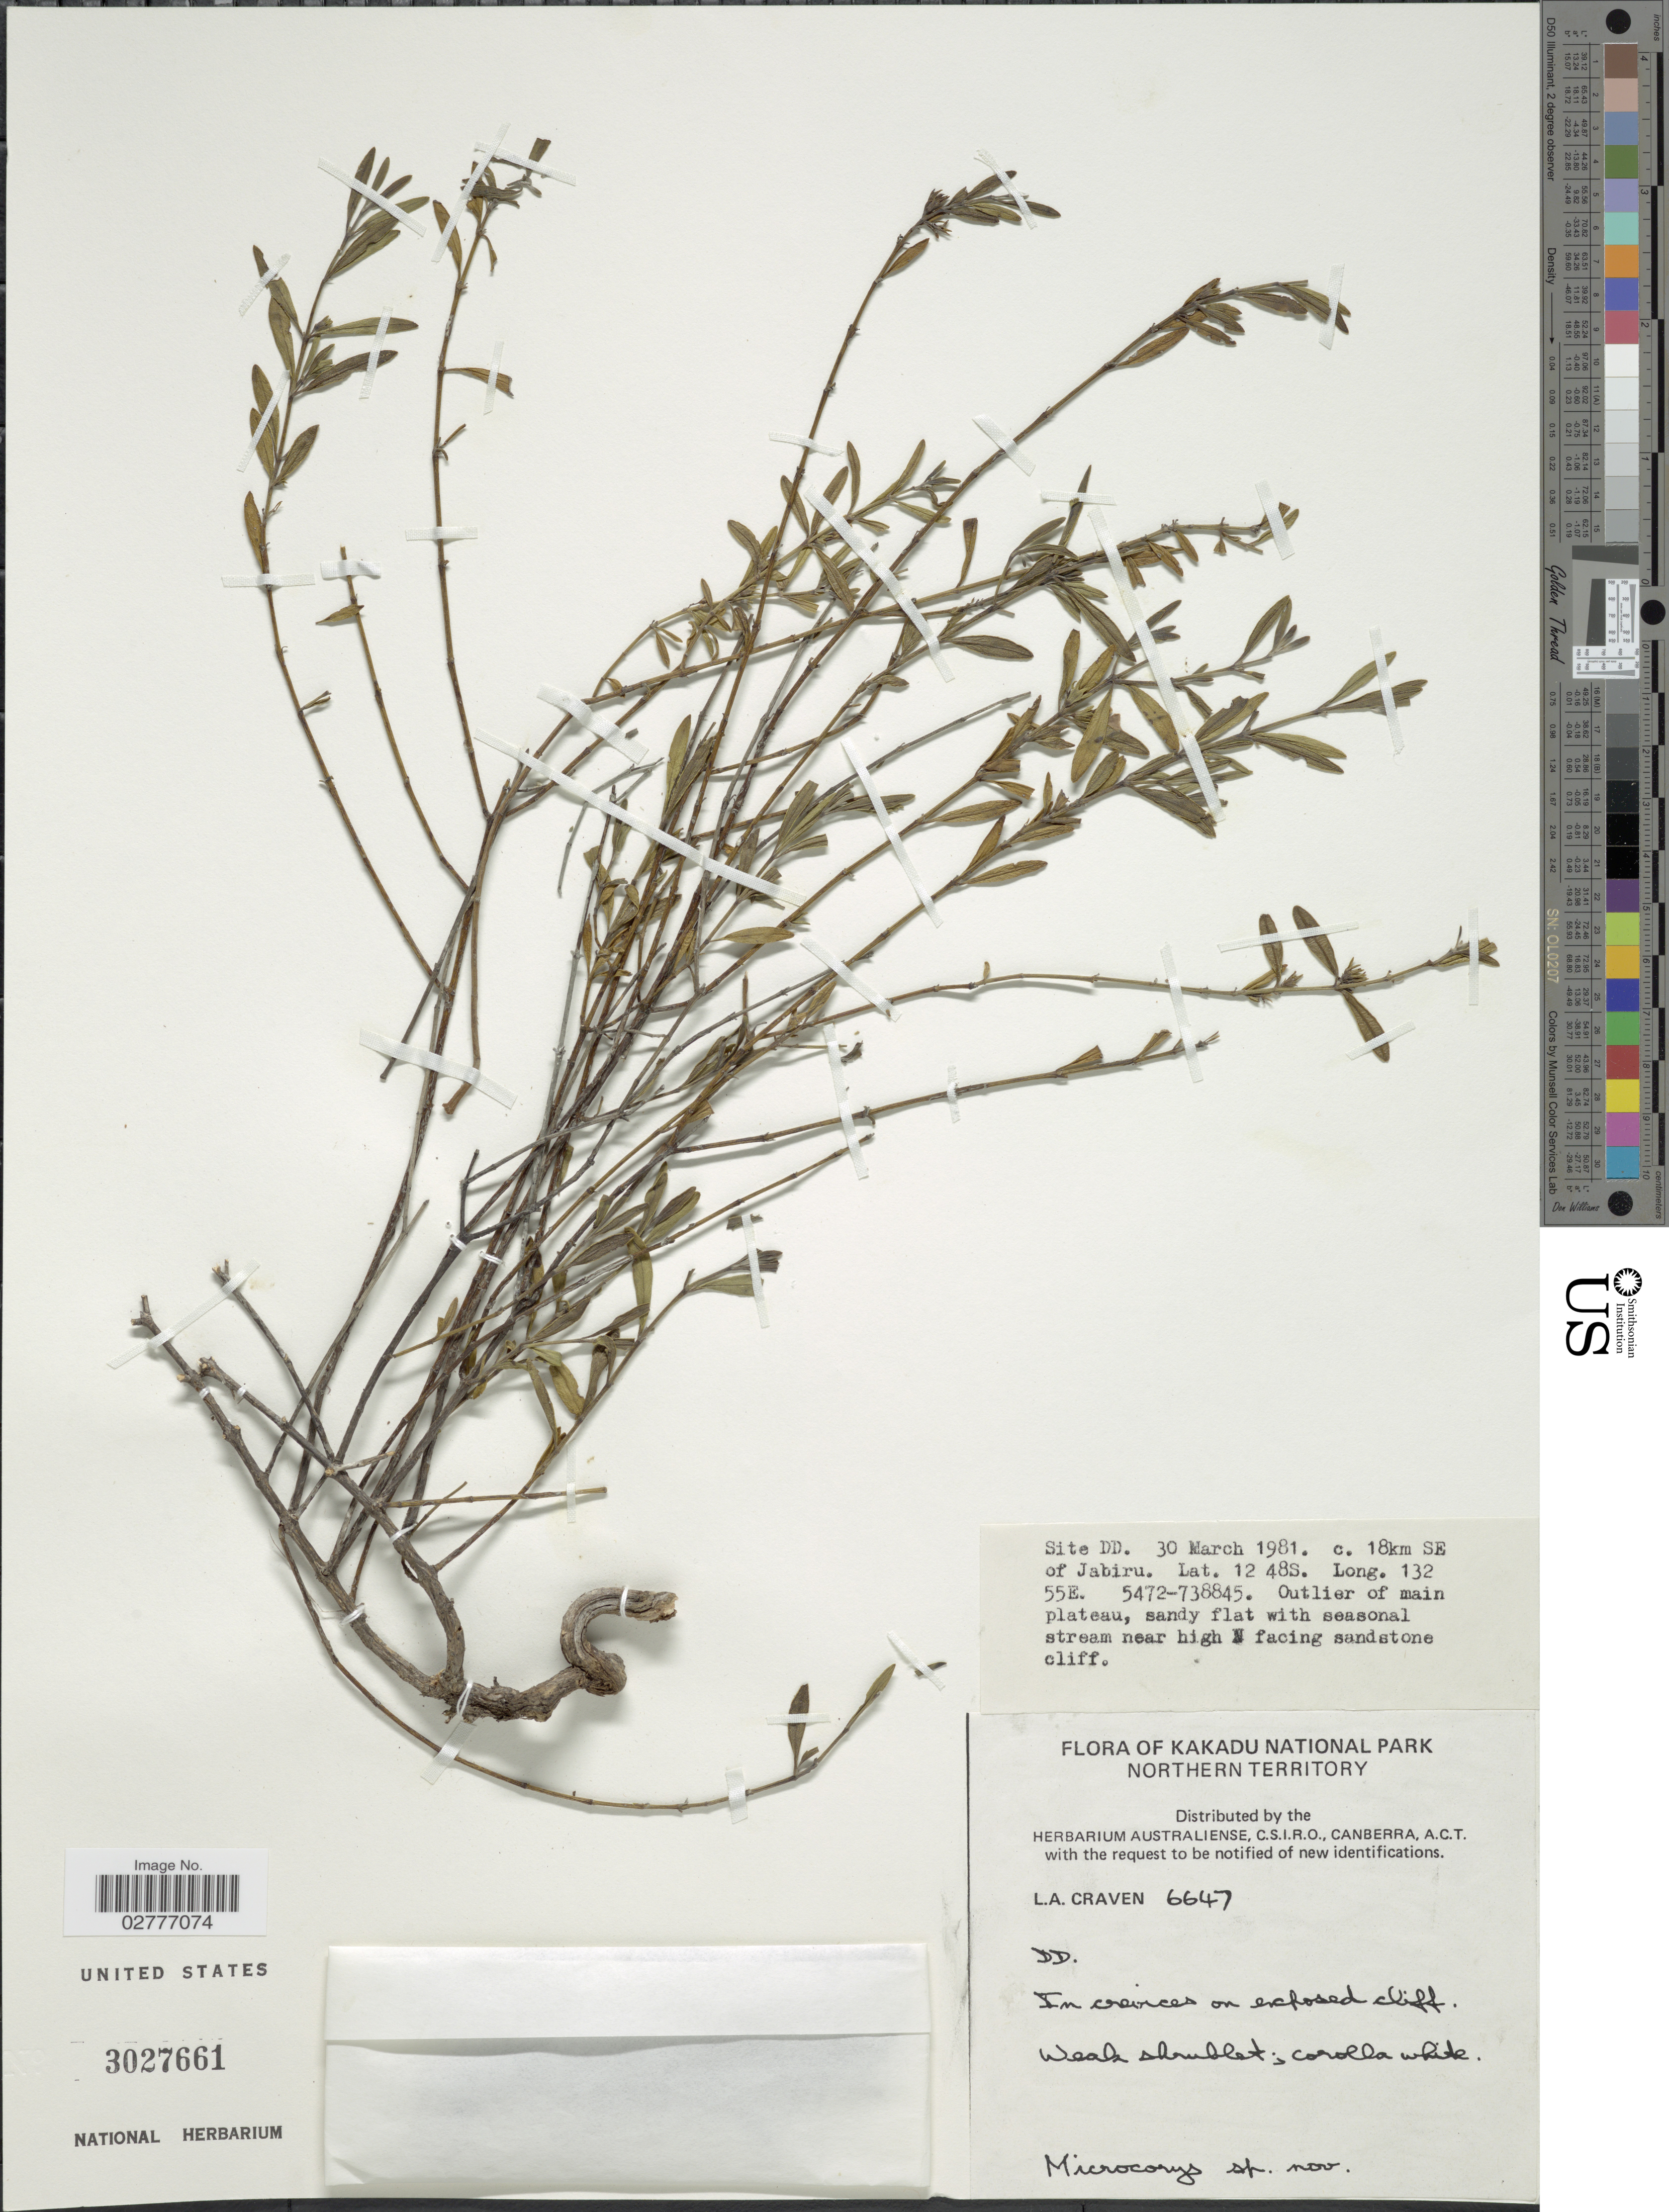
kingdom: Plantae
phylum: Tracheophyta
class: Magnoliopsida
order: Lamiales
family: Lamiaceae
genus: Microcorys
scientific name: Microcorys sp.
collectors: L. A. Craven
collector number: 6647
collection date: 1981-03-30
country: Australia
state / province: Northern Territory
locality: Site DD, c. 18km SE of Jaribu. Kakadu National Park.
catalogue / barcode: US 3027661